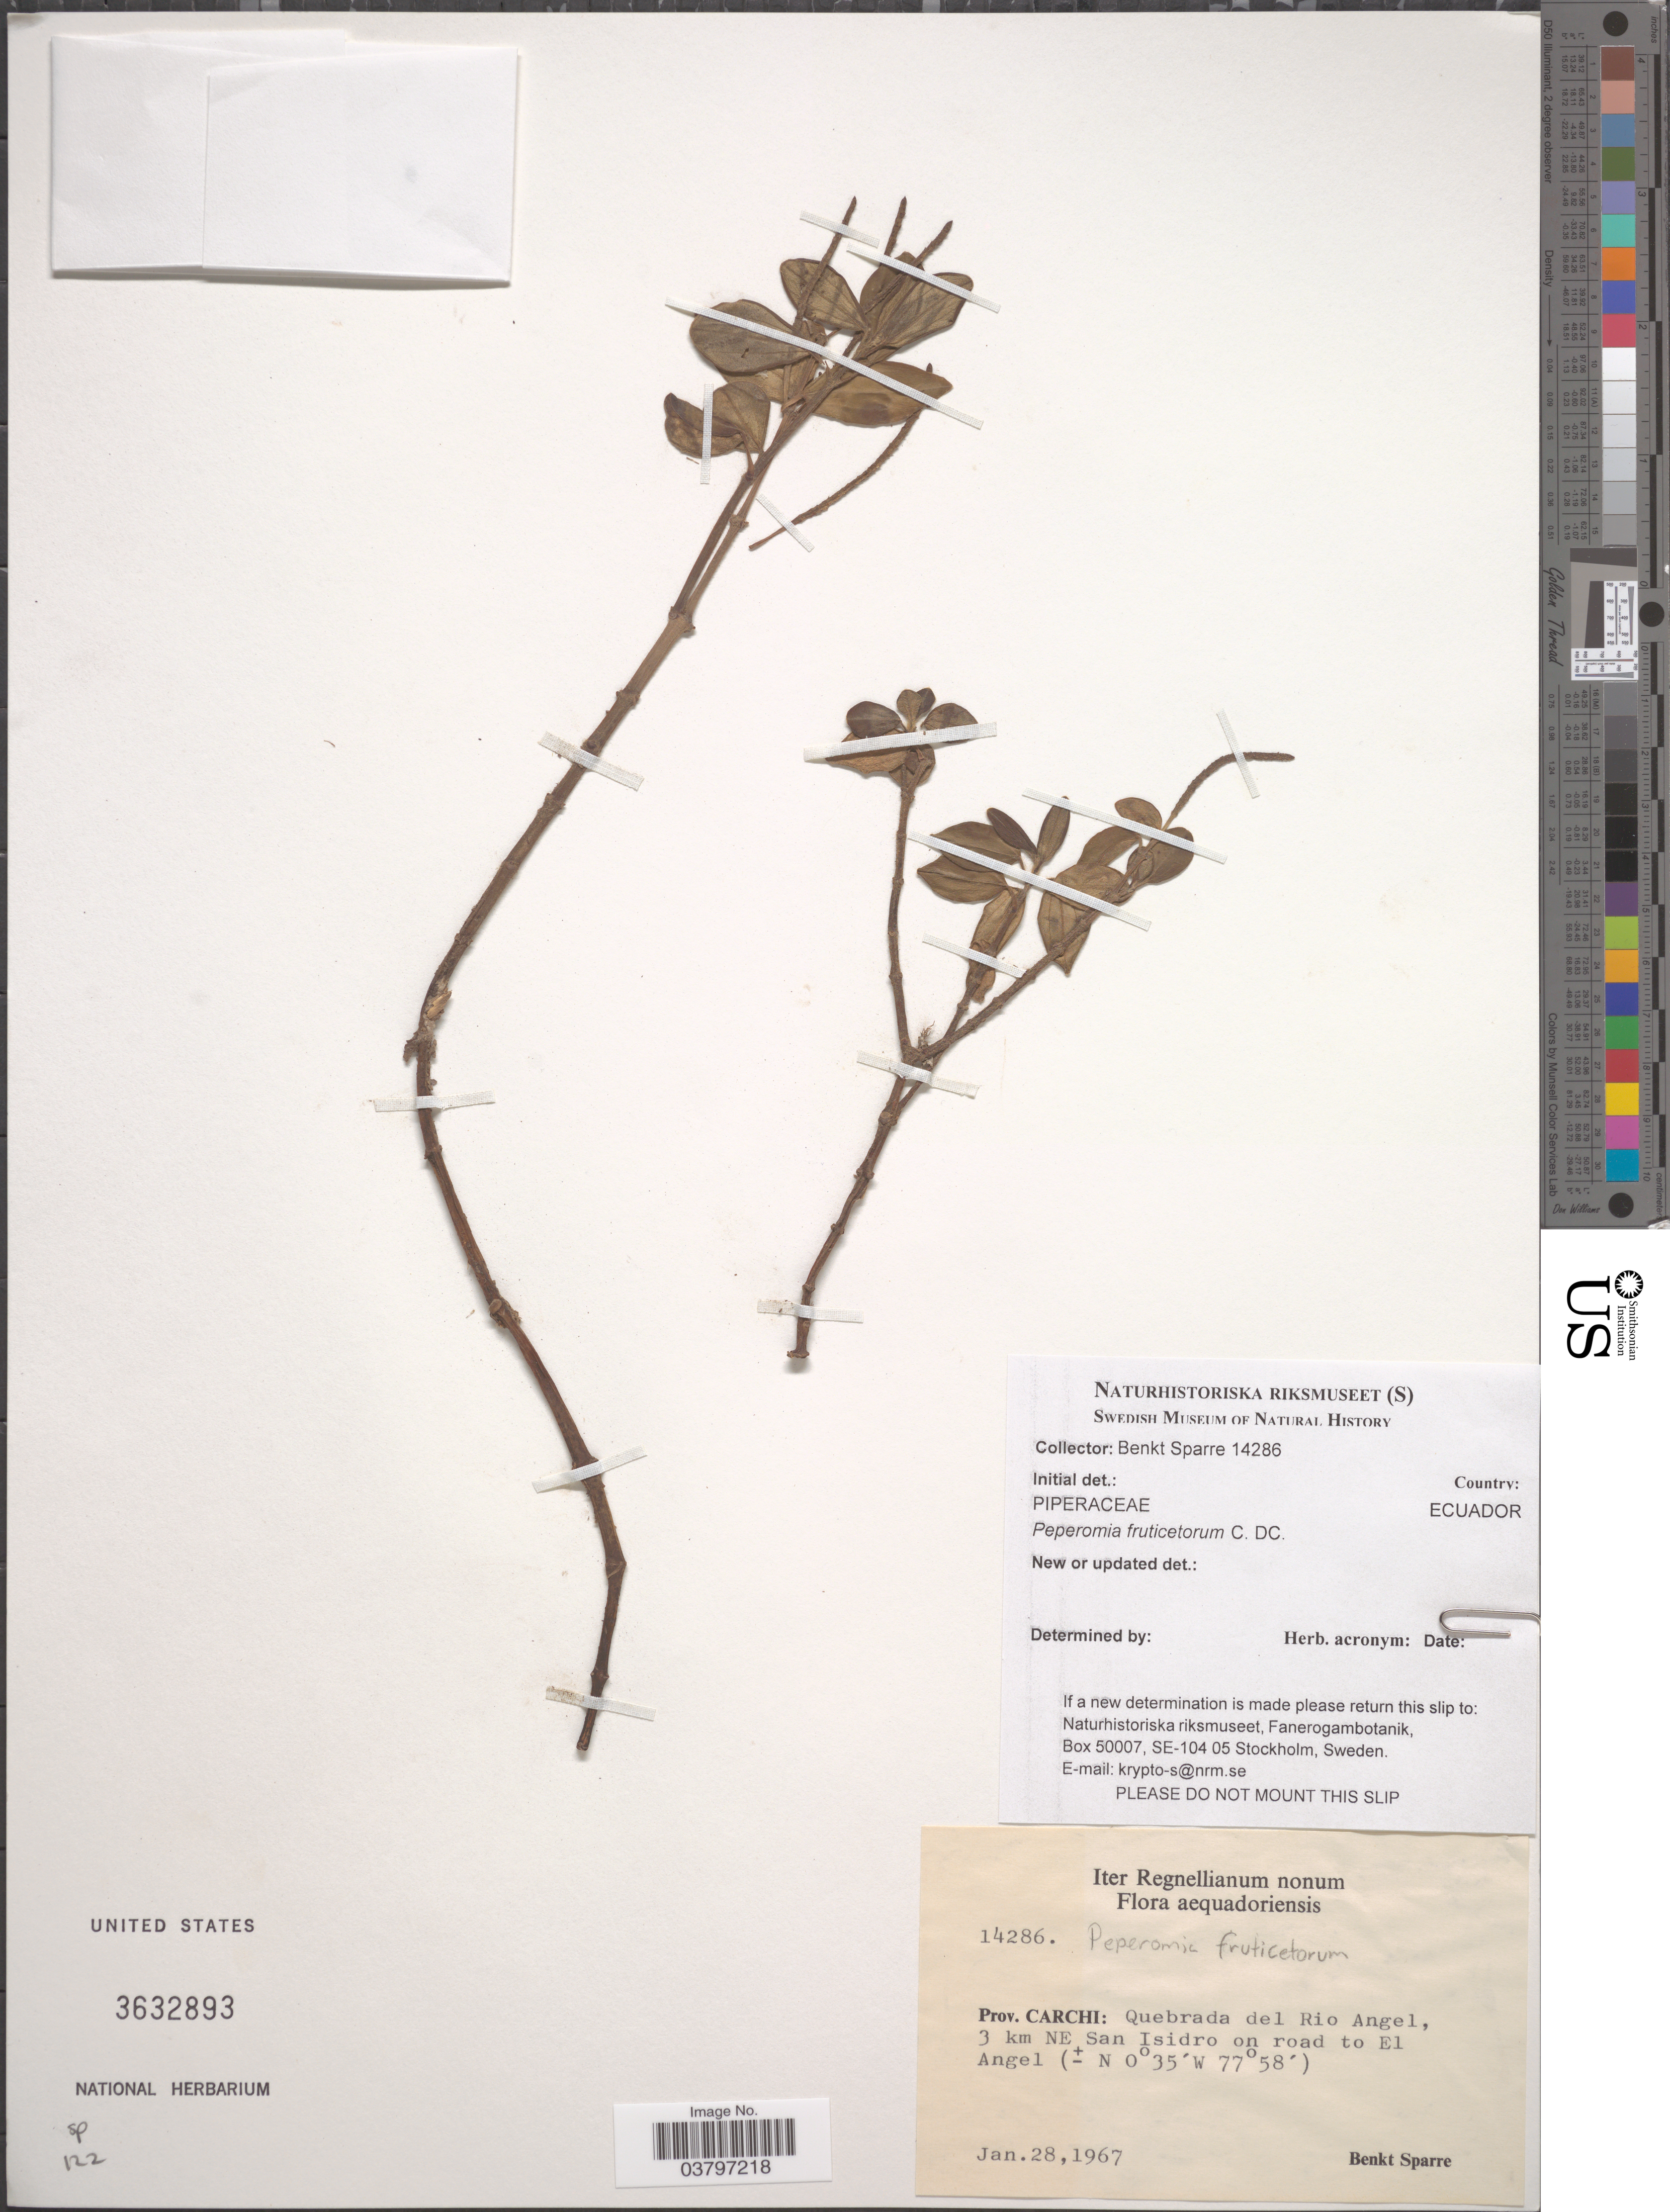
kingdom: Plantae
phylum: Tracheophyta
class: Magnoliopsida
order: Piperales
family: Piperaceae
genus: Peperomia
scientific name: Peperomia fruticetorum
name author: C. DC.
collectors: B. Sparre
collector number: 14286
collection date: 1967-01-28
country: Ecuador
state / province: Carchi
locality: Quebrada del Rio Angel, 3 km NE San Isidro on road to El Angel.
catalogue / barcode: US 3632893